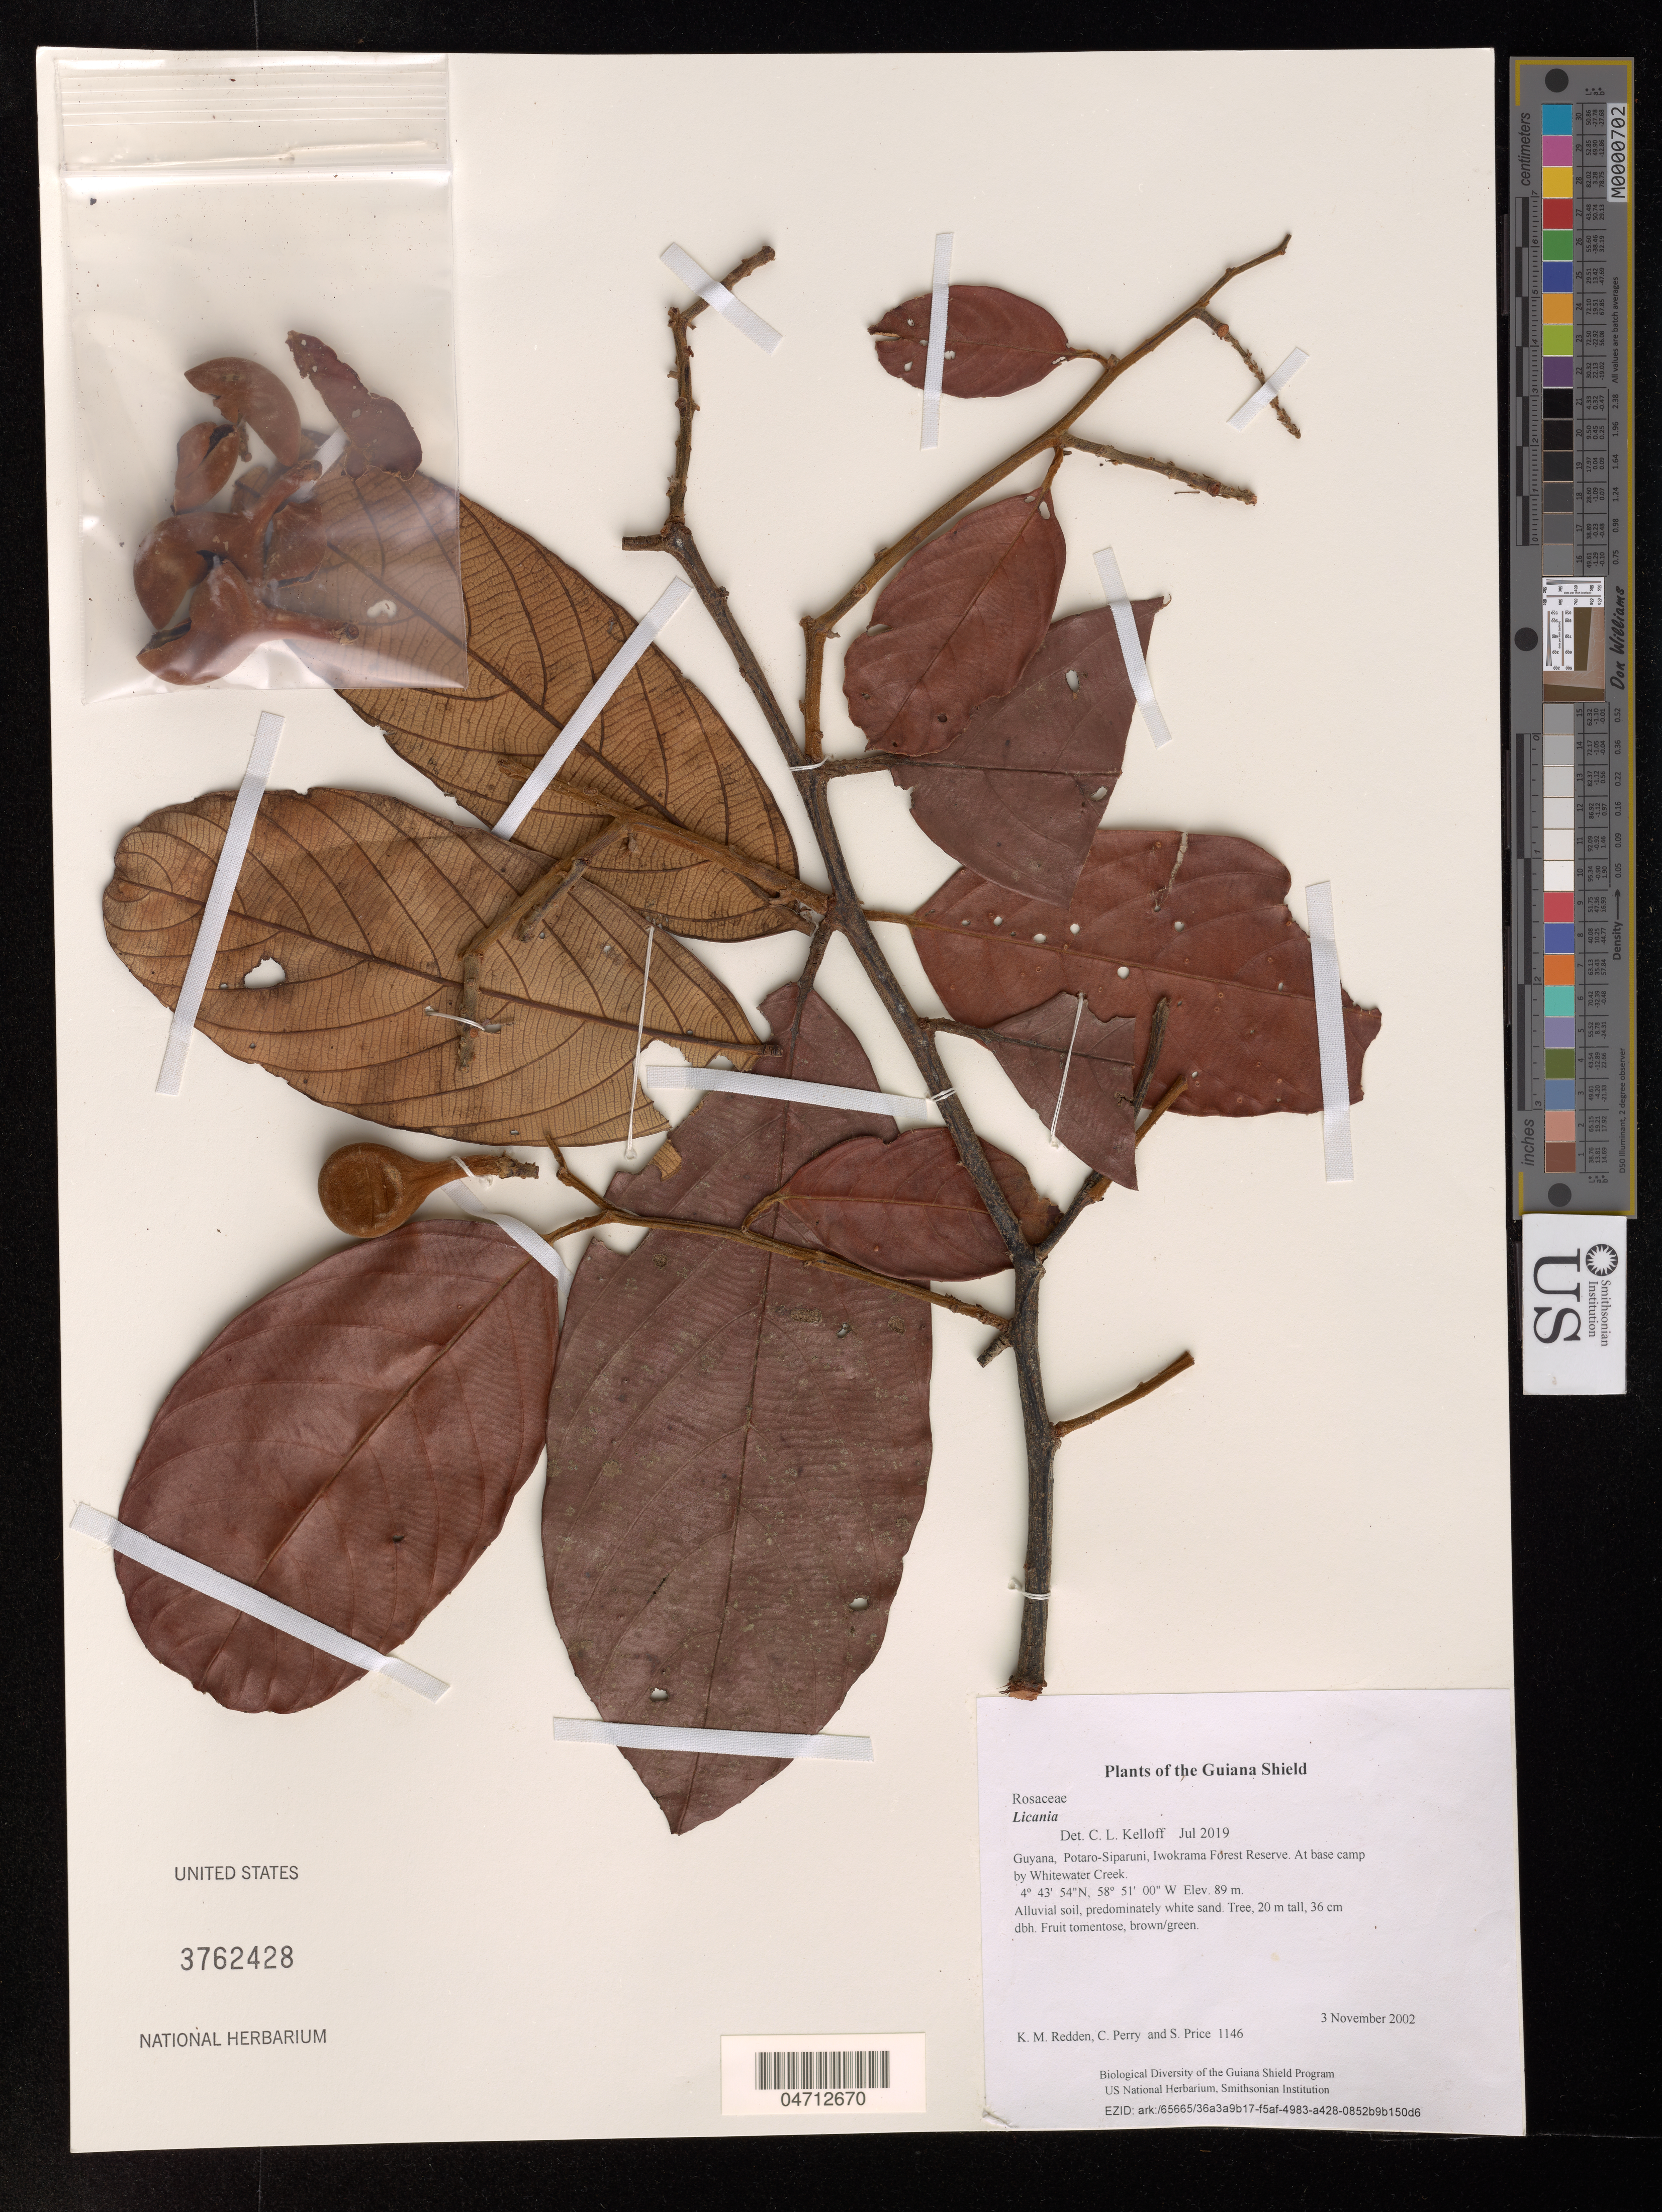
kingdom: Plantae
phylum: Tracheophyta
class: Magnoliopsida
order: Malpighiales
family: Chrysobalanaceae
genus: Licania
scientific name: Licania sp.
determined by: Kelloff, C. L.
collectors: K. M. Redden, C. Perry & S. Price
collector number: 1146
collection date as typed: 3 November 2002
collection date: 2002-11-03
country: Guyana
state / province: Potaro-Siparuni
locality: Iwokrama Forest Reserve. At base camp by Whitewater Creek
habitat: Alluvial soil, predominately white sand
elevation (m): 89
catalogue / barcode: US 3762428